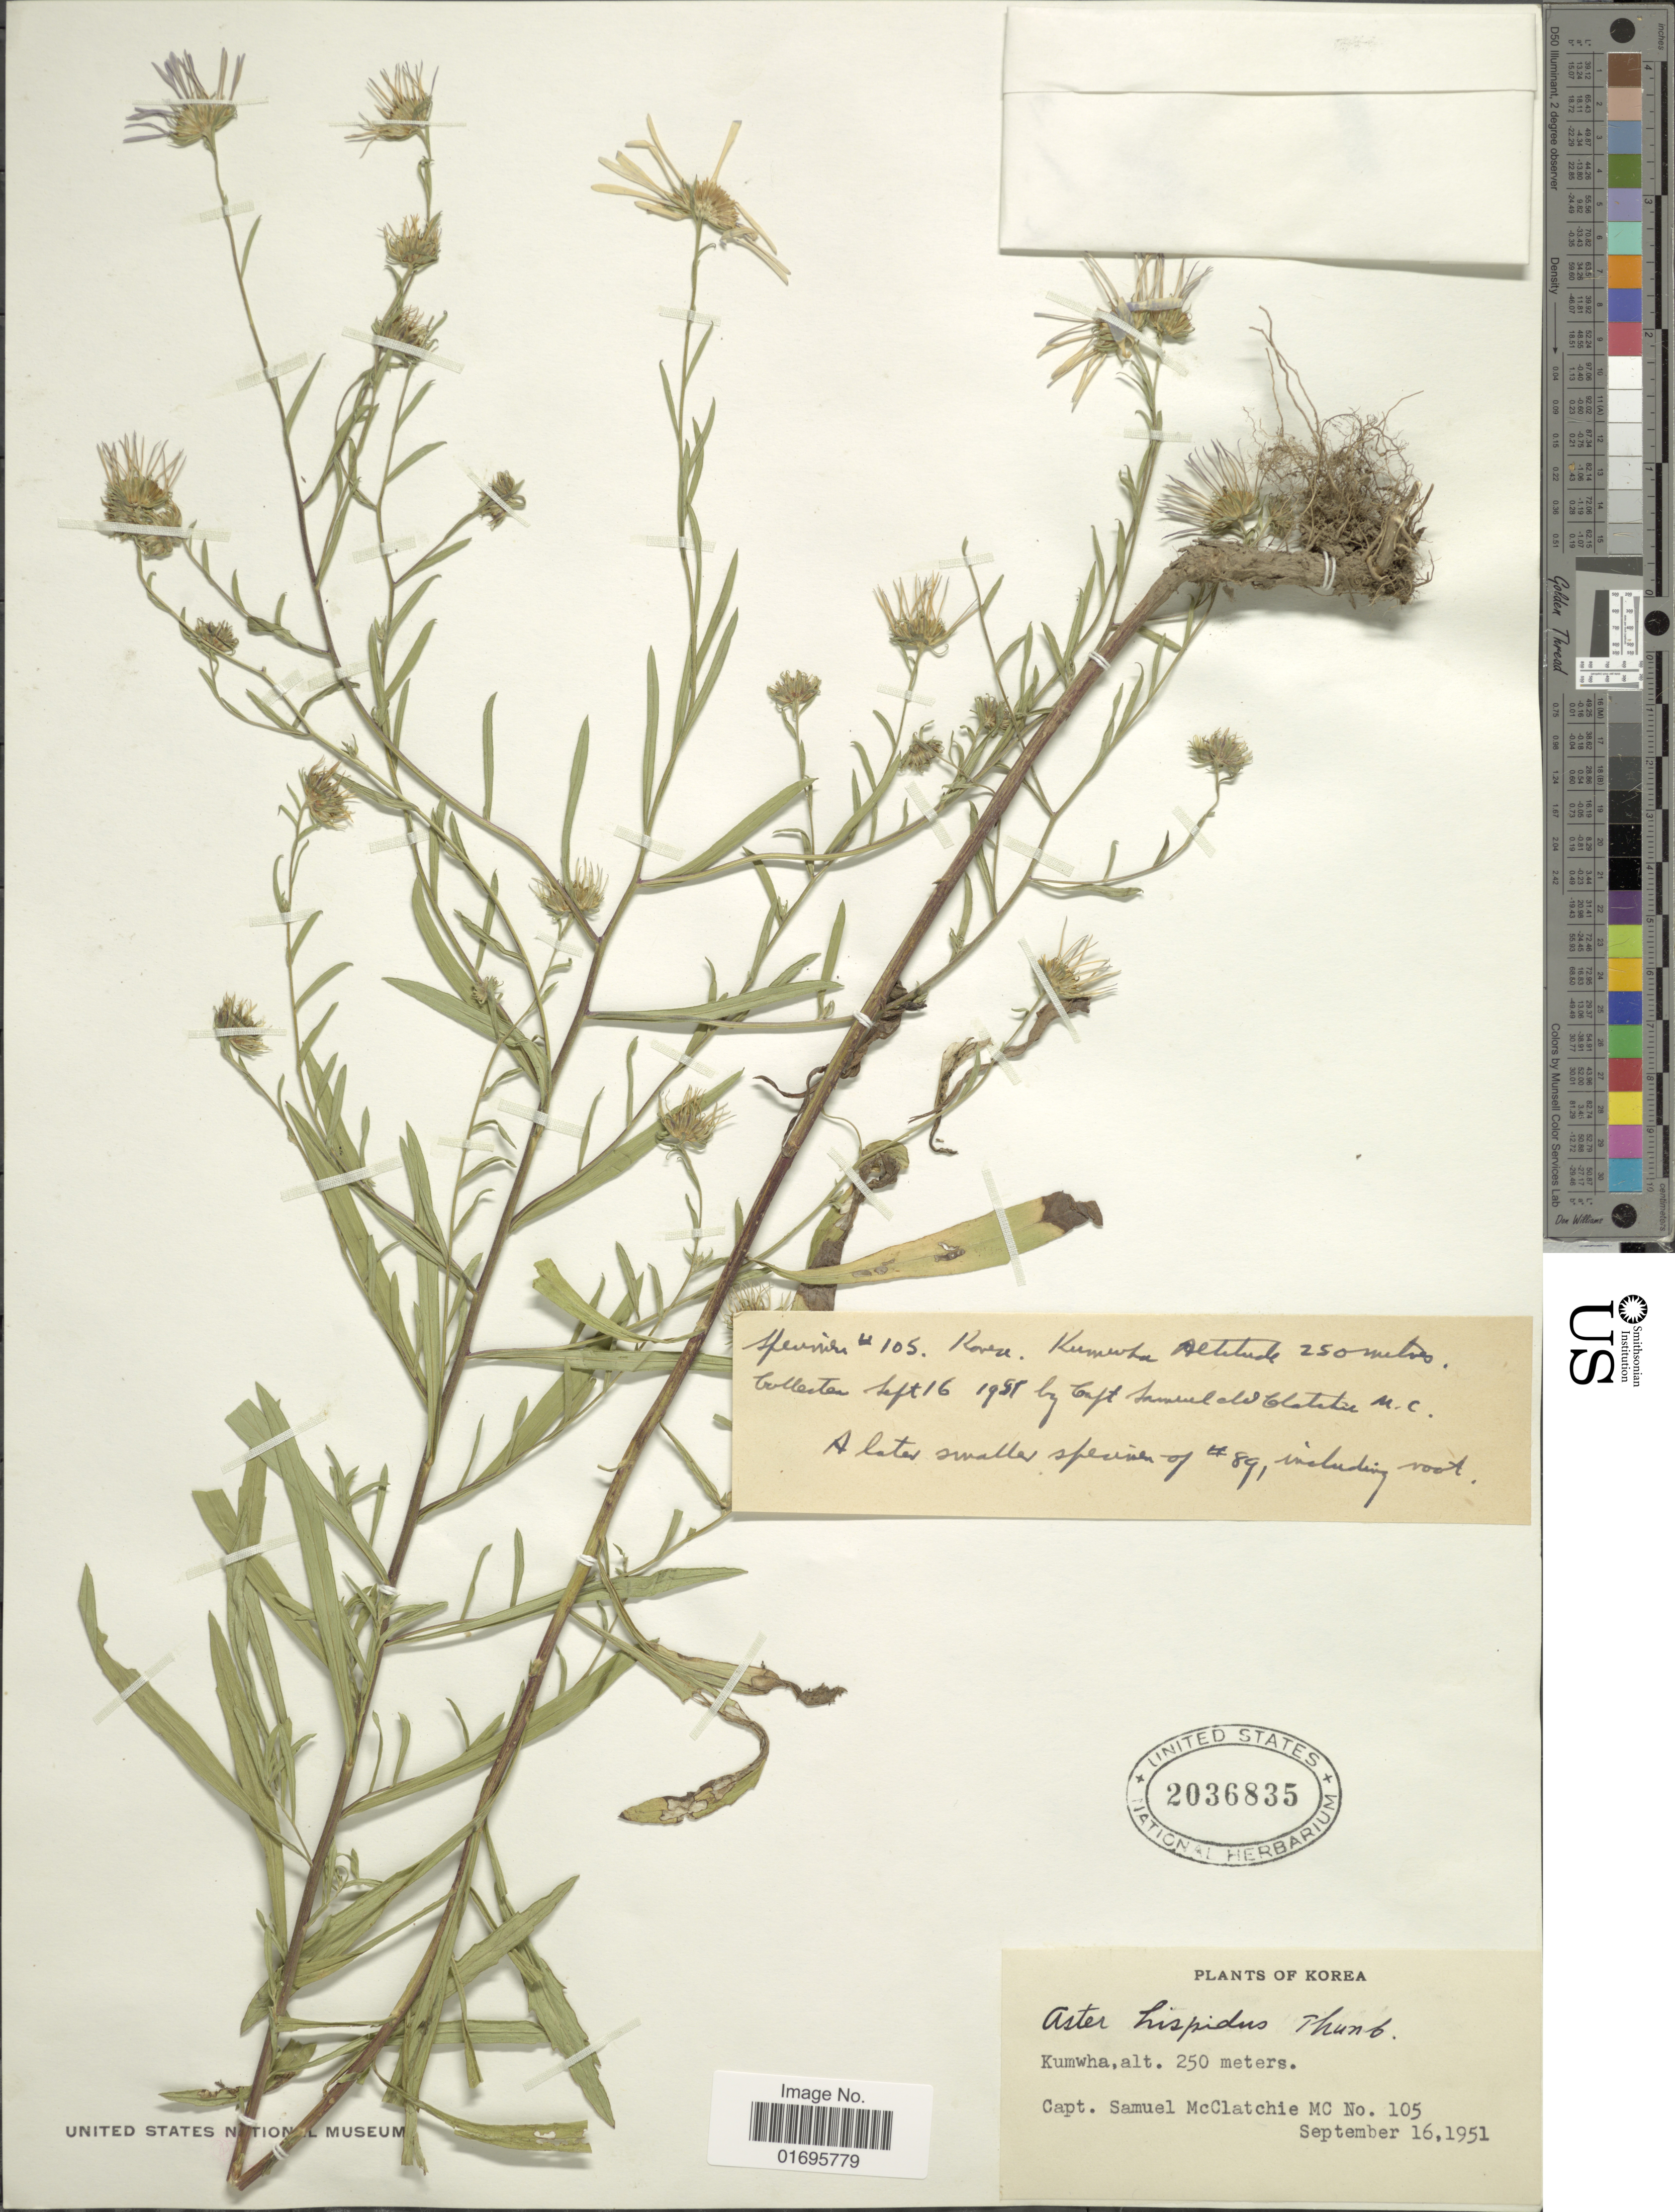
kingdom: Plantae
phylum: Tracheophyta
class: Magnoliopsida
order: Asterales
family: Asteraceae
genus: Heteropappus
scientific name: Heteropappus hispidus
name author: (Thunb.) Less.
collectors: S. McClatchie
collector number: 105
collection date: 1951-09-16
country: South Korea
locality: Kumwha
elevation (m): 250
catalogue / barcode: US 2036835